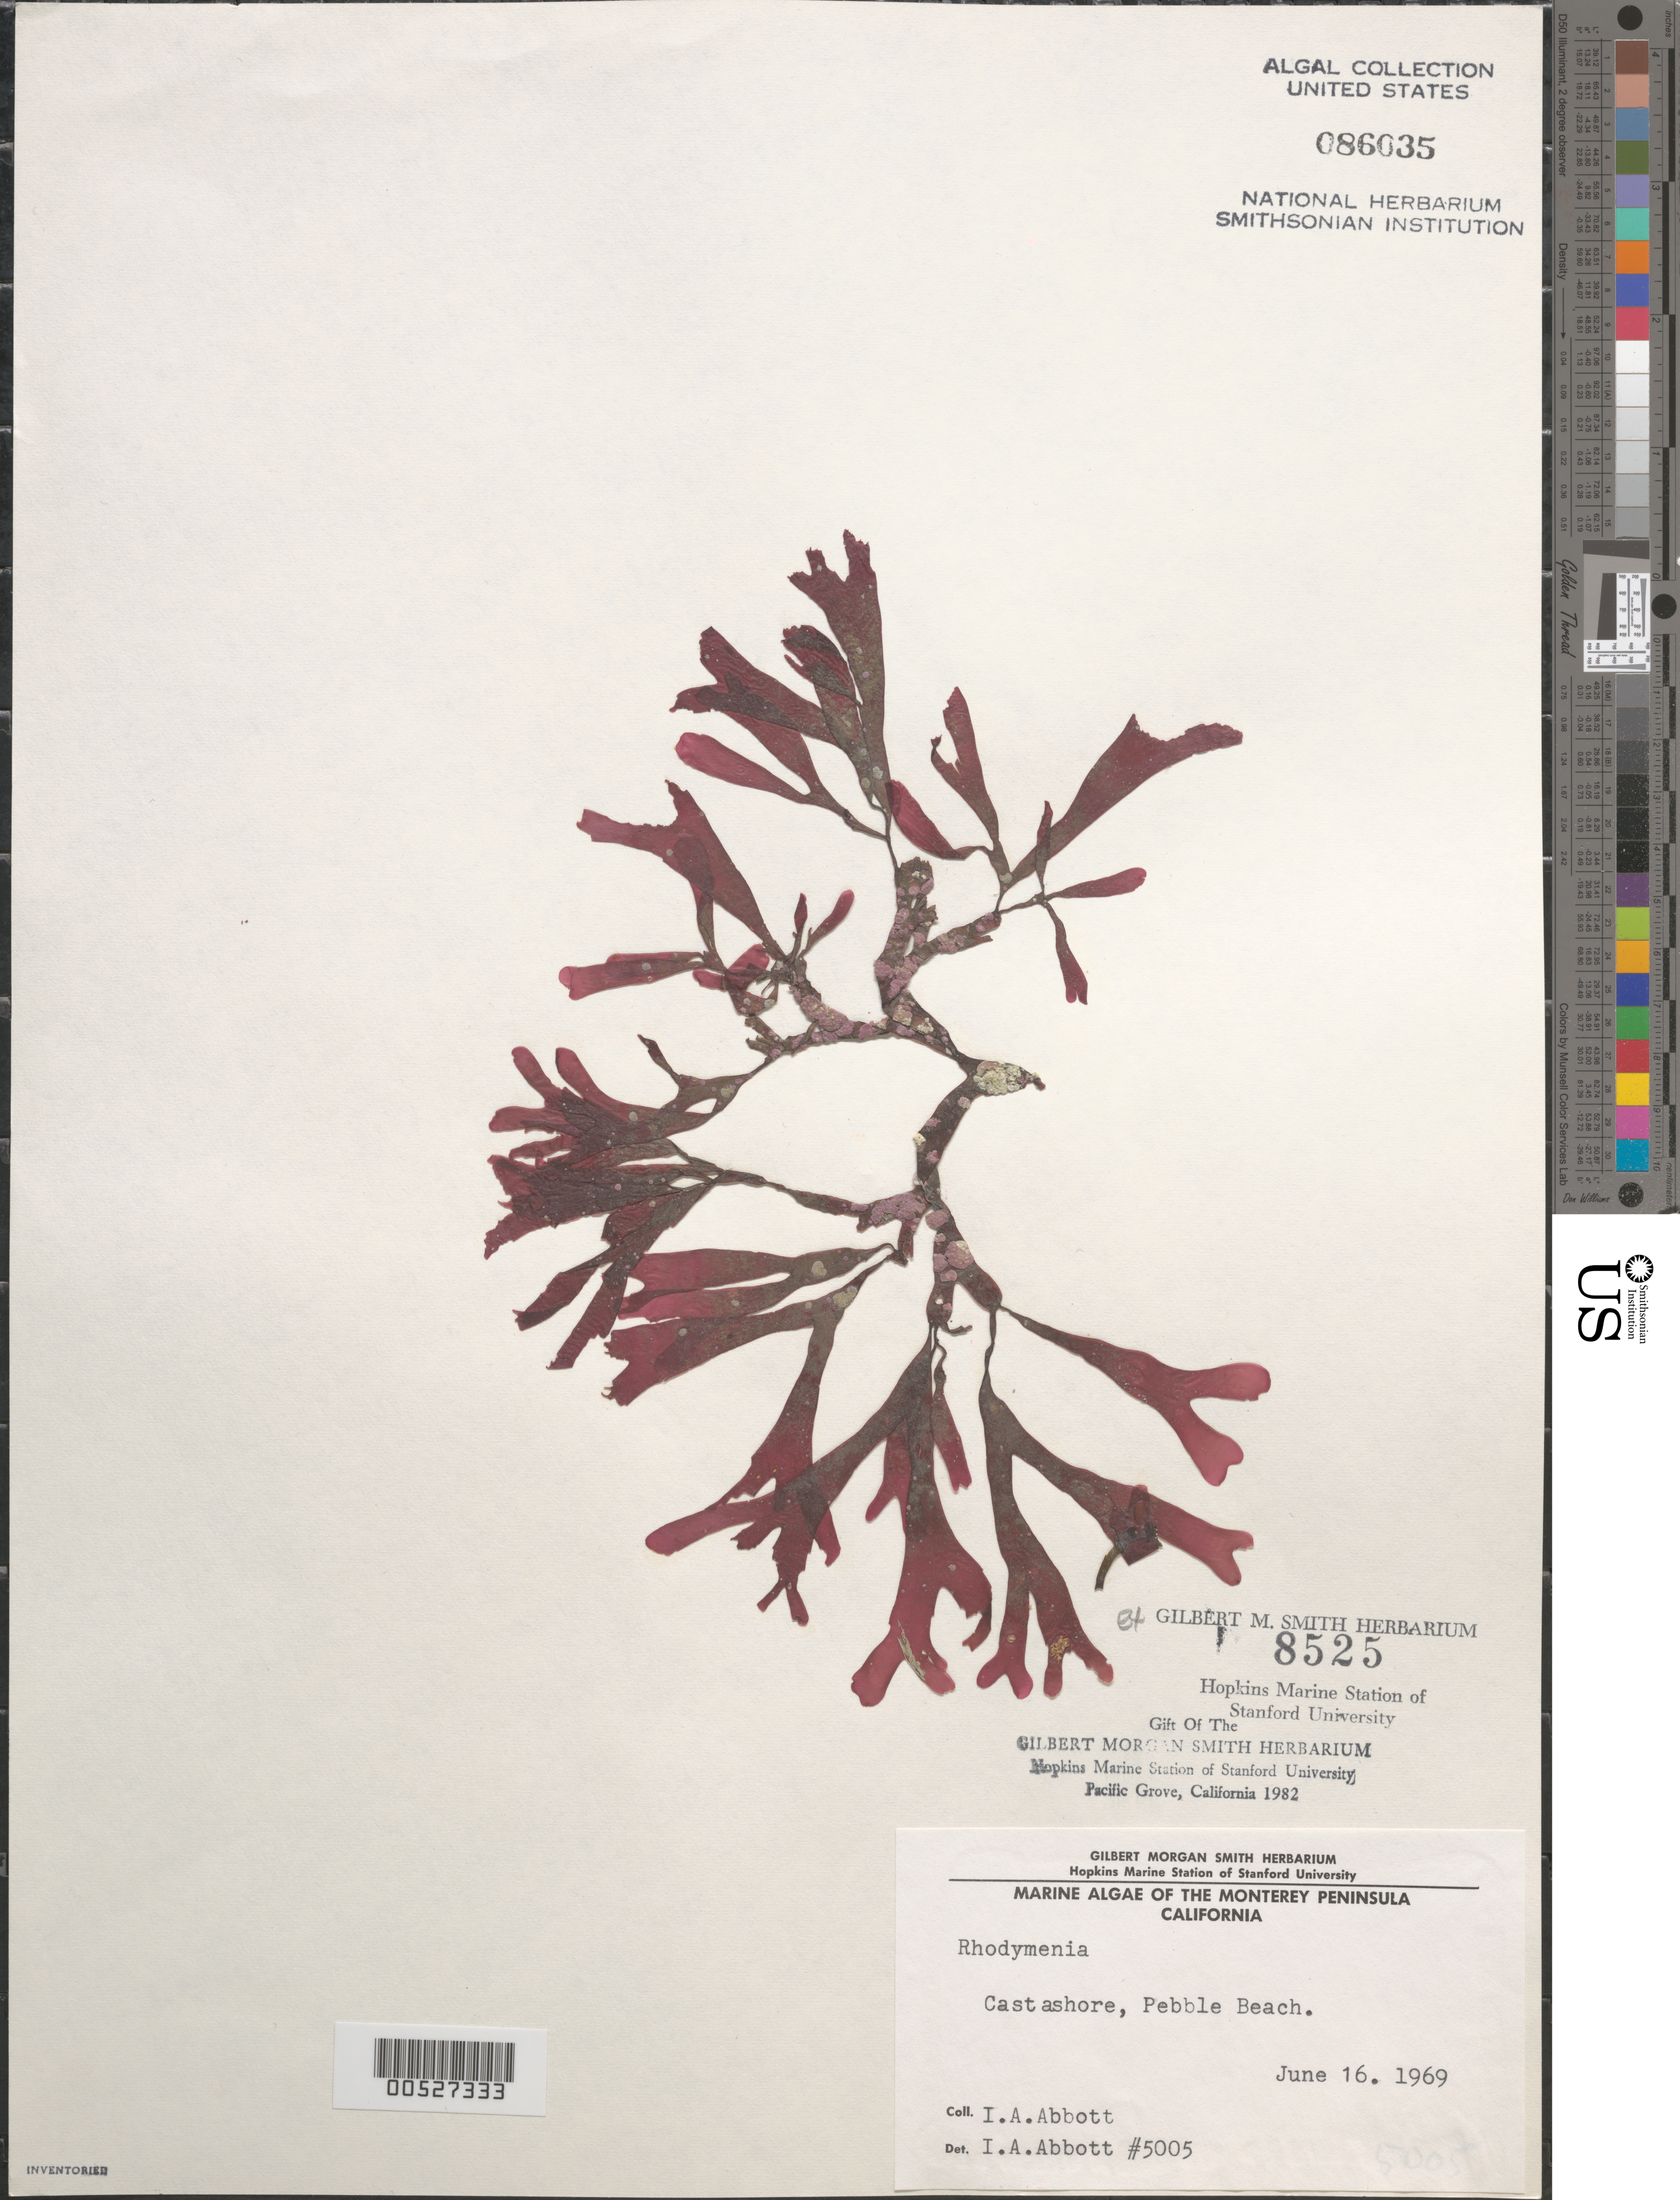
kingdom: Plantae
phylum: Rhodophyta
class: Florideophyceae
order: Rhodymeniales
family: Rhodymeniaceae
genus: Rhodymenia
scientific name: Rhodymenia sp.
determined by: Abbott, Isabella A.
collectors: I. A. Abbott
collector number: IAA 5005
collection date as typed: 16 Jun 1969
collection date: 1969-06-16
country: United States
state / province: California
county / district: Monterey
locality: Pebble Beach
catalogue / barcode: US 86035